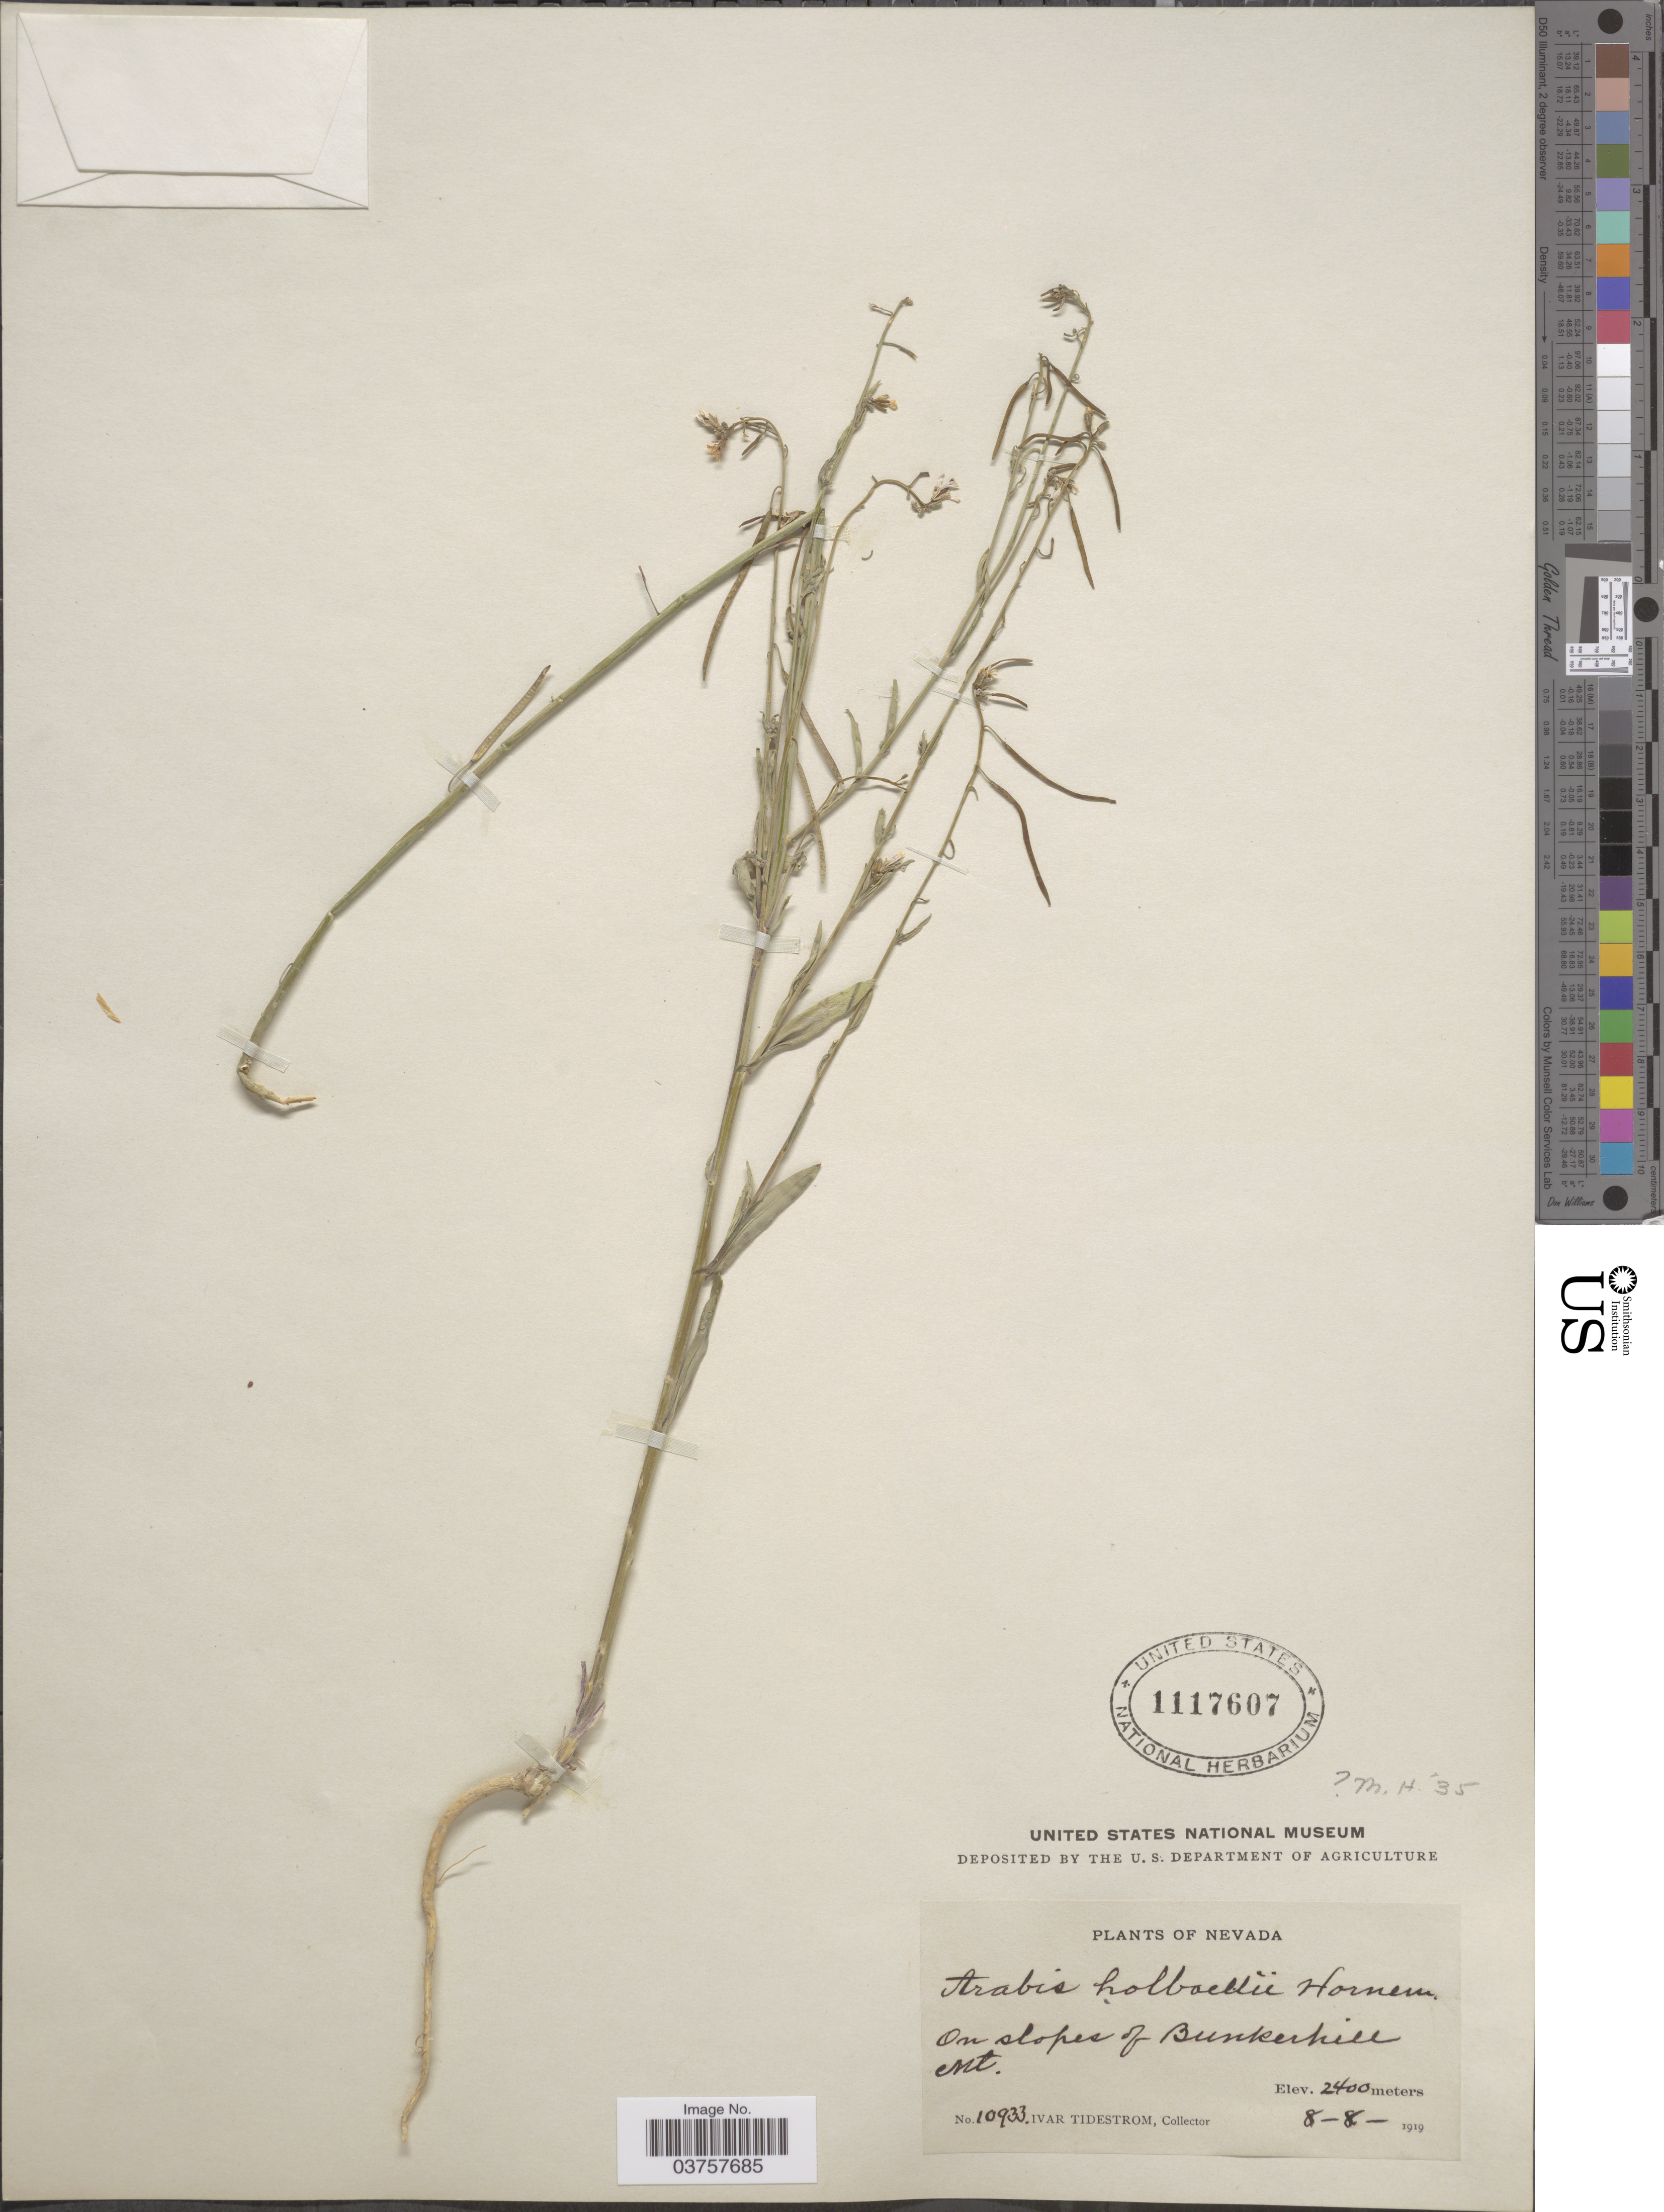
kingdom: Plantae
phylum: Tracheophyta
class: Magnoliopsida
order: Brassicales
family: Brassicaceae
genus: Arabis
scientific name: Arabis holboellii var. retrofracta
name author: Rydb.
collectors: I. F. Tidestrom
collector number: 10933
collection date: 1919-08-08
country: United States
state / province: Nevada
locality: On slopes of Bunkerhill Mt.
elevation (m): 2400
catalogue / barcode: US 1117607